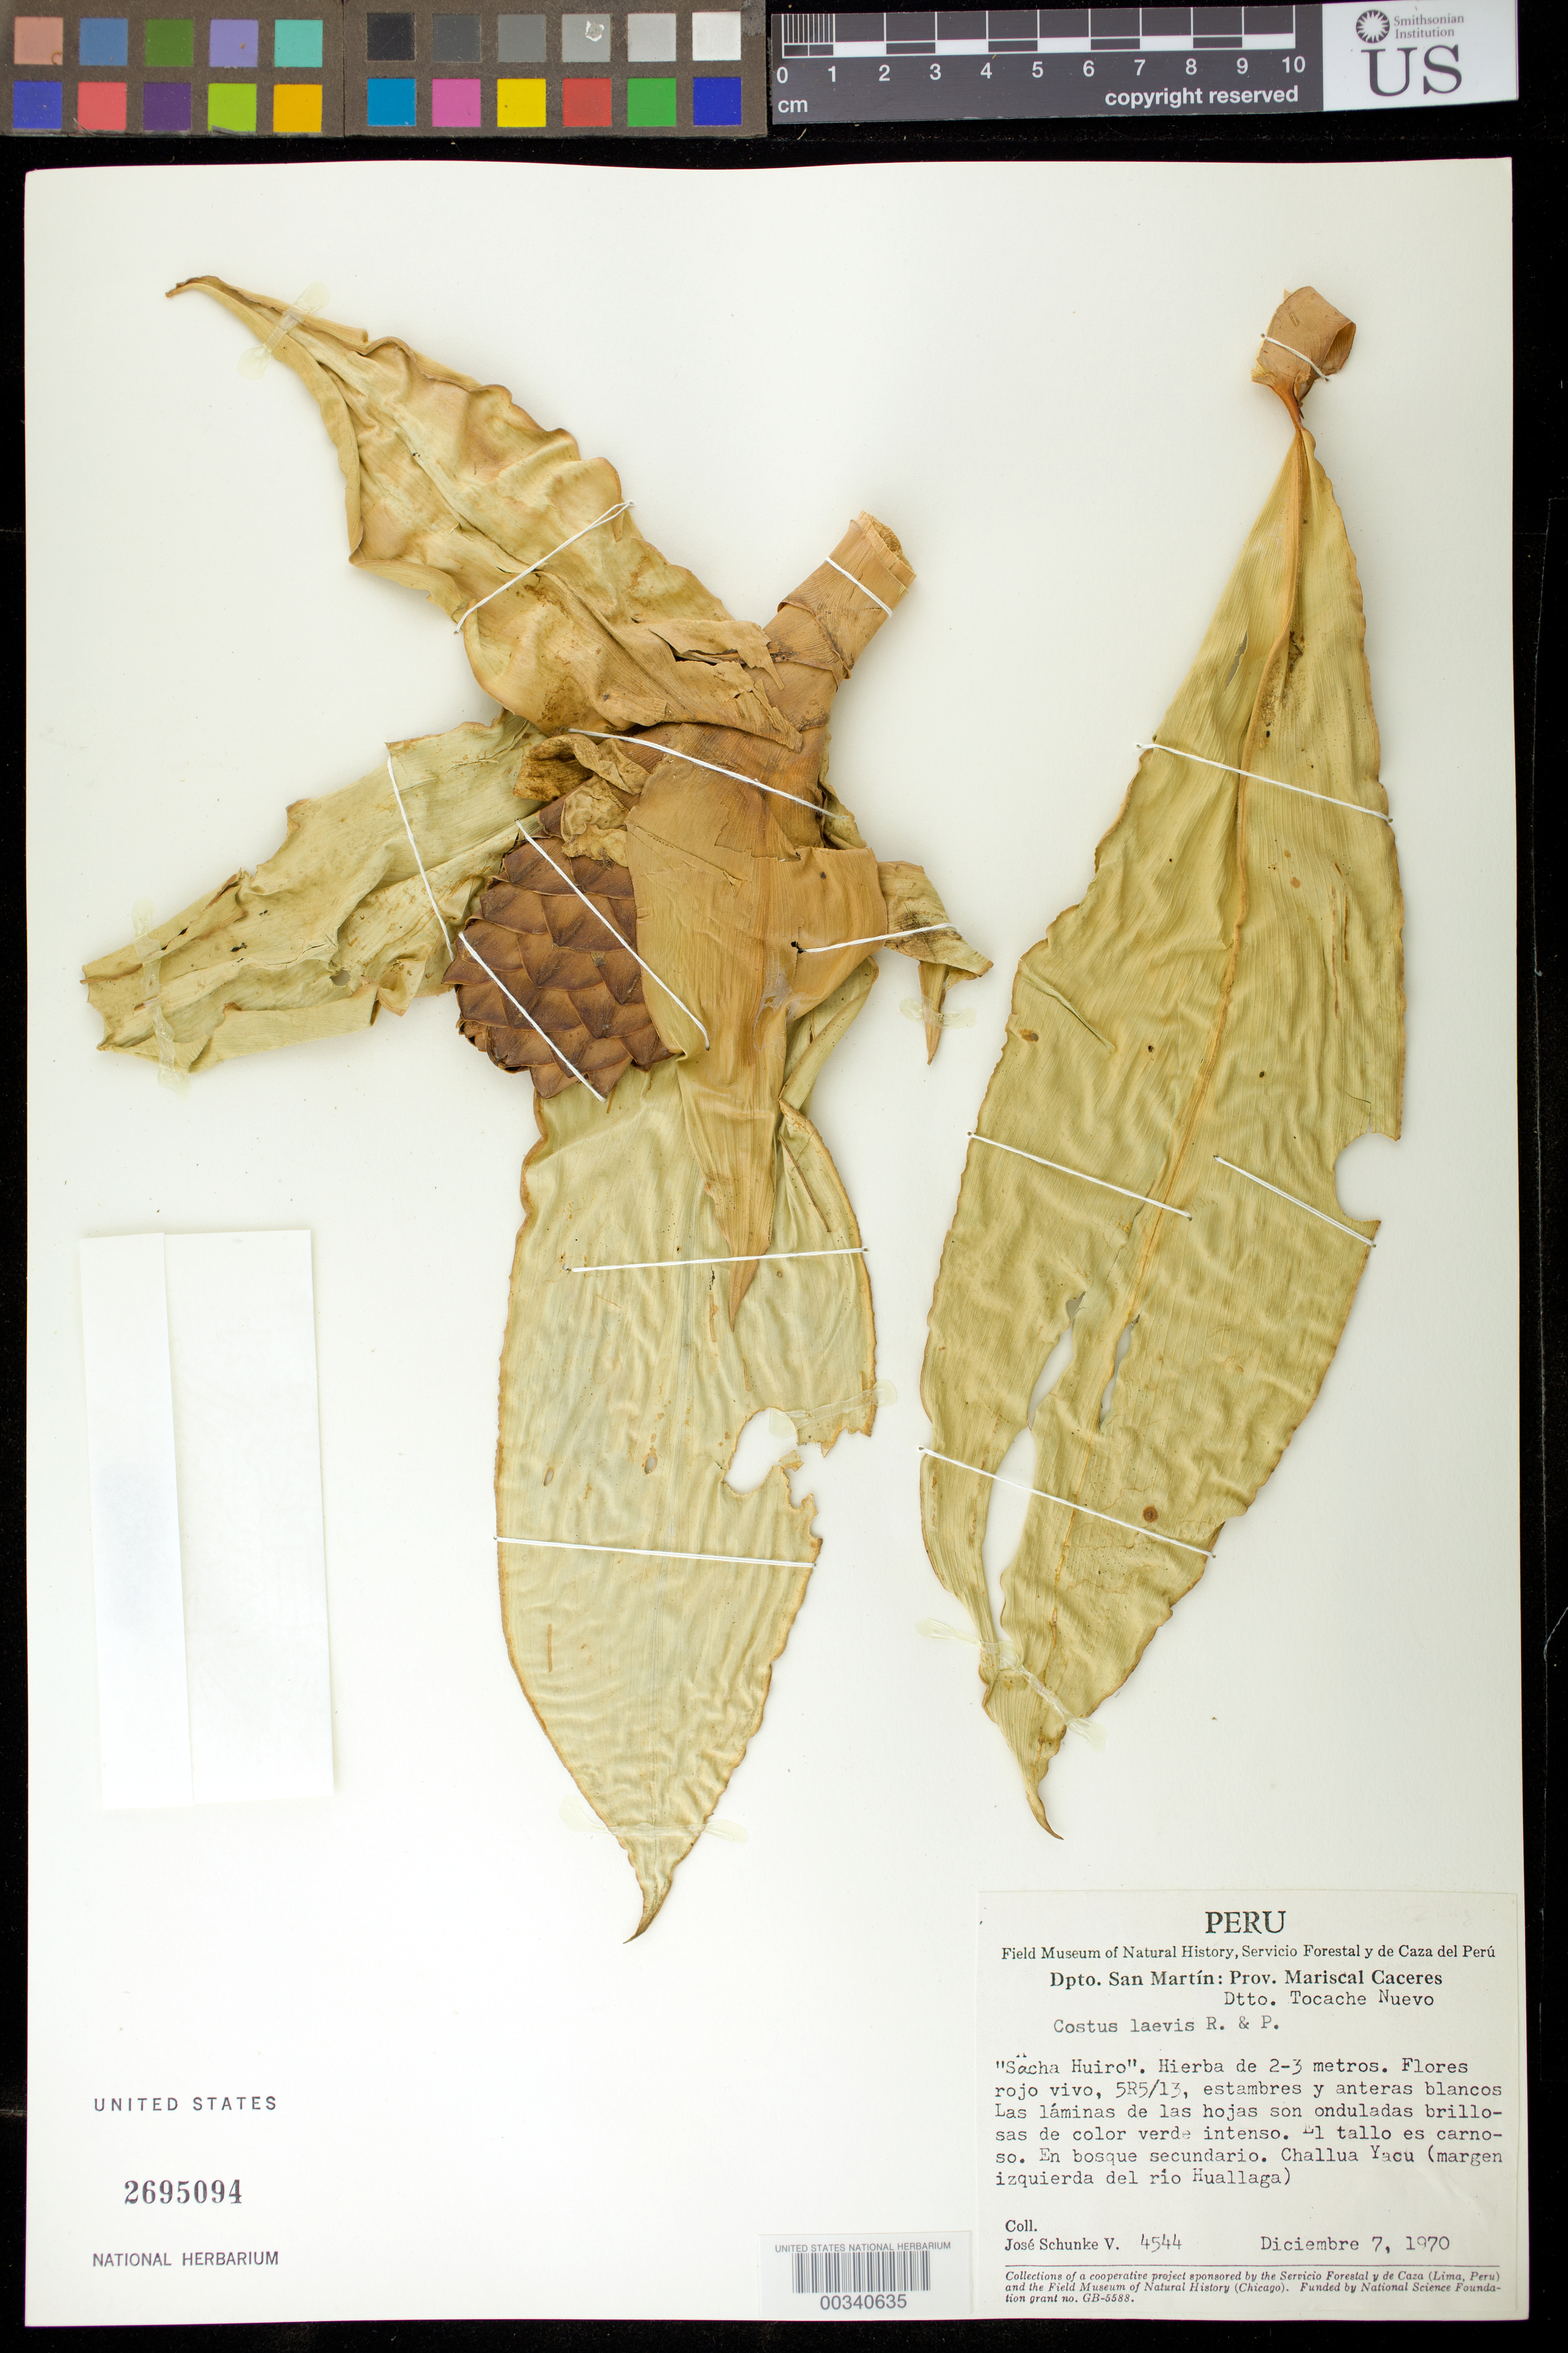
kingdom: Plantae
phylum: Tracheophyta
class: Liliopsida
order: Zingiberales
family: Costaceae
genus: Costus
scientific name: Costus laevis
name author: Ruiz & Pav.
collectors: J. Schunke Vigo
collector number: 4544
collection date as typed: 07 Dec 1970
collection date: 1970-12-07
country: Peru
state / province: San Martín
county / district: Mariscal Cáceres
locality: Dtto tocache nuevo, challua yacu (margen izquierda del rio huallaga)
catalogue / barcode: US 2695094